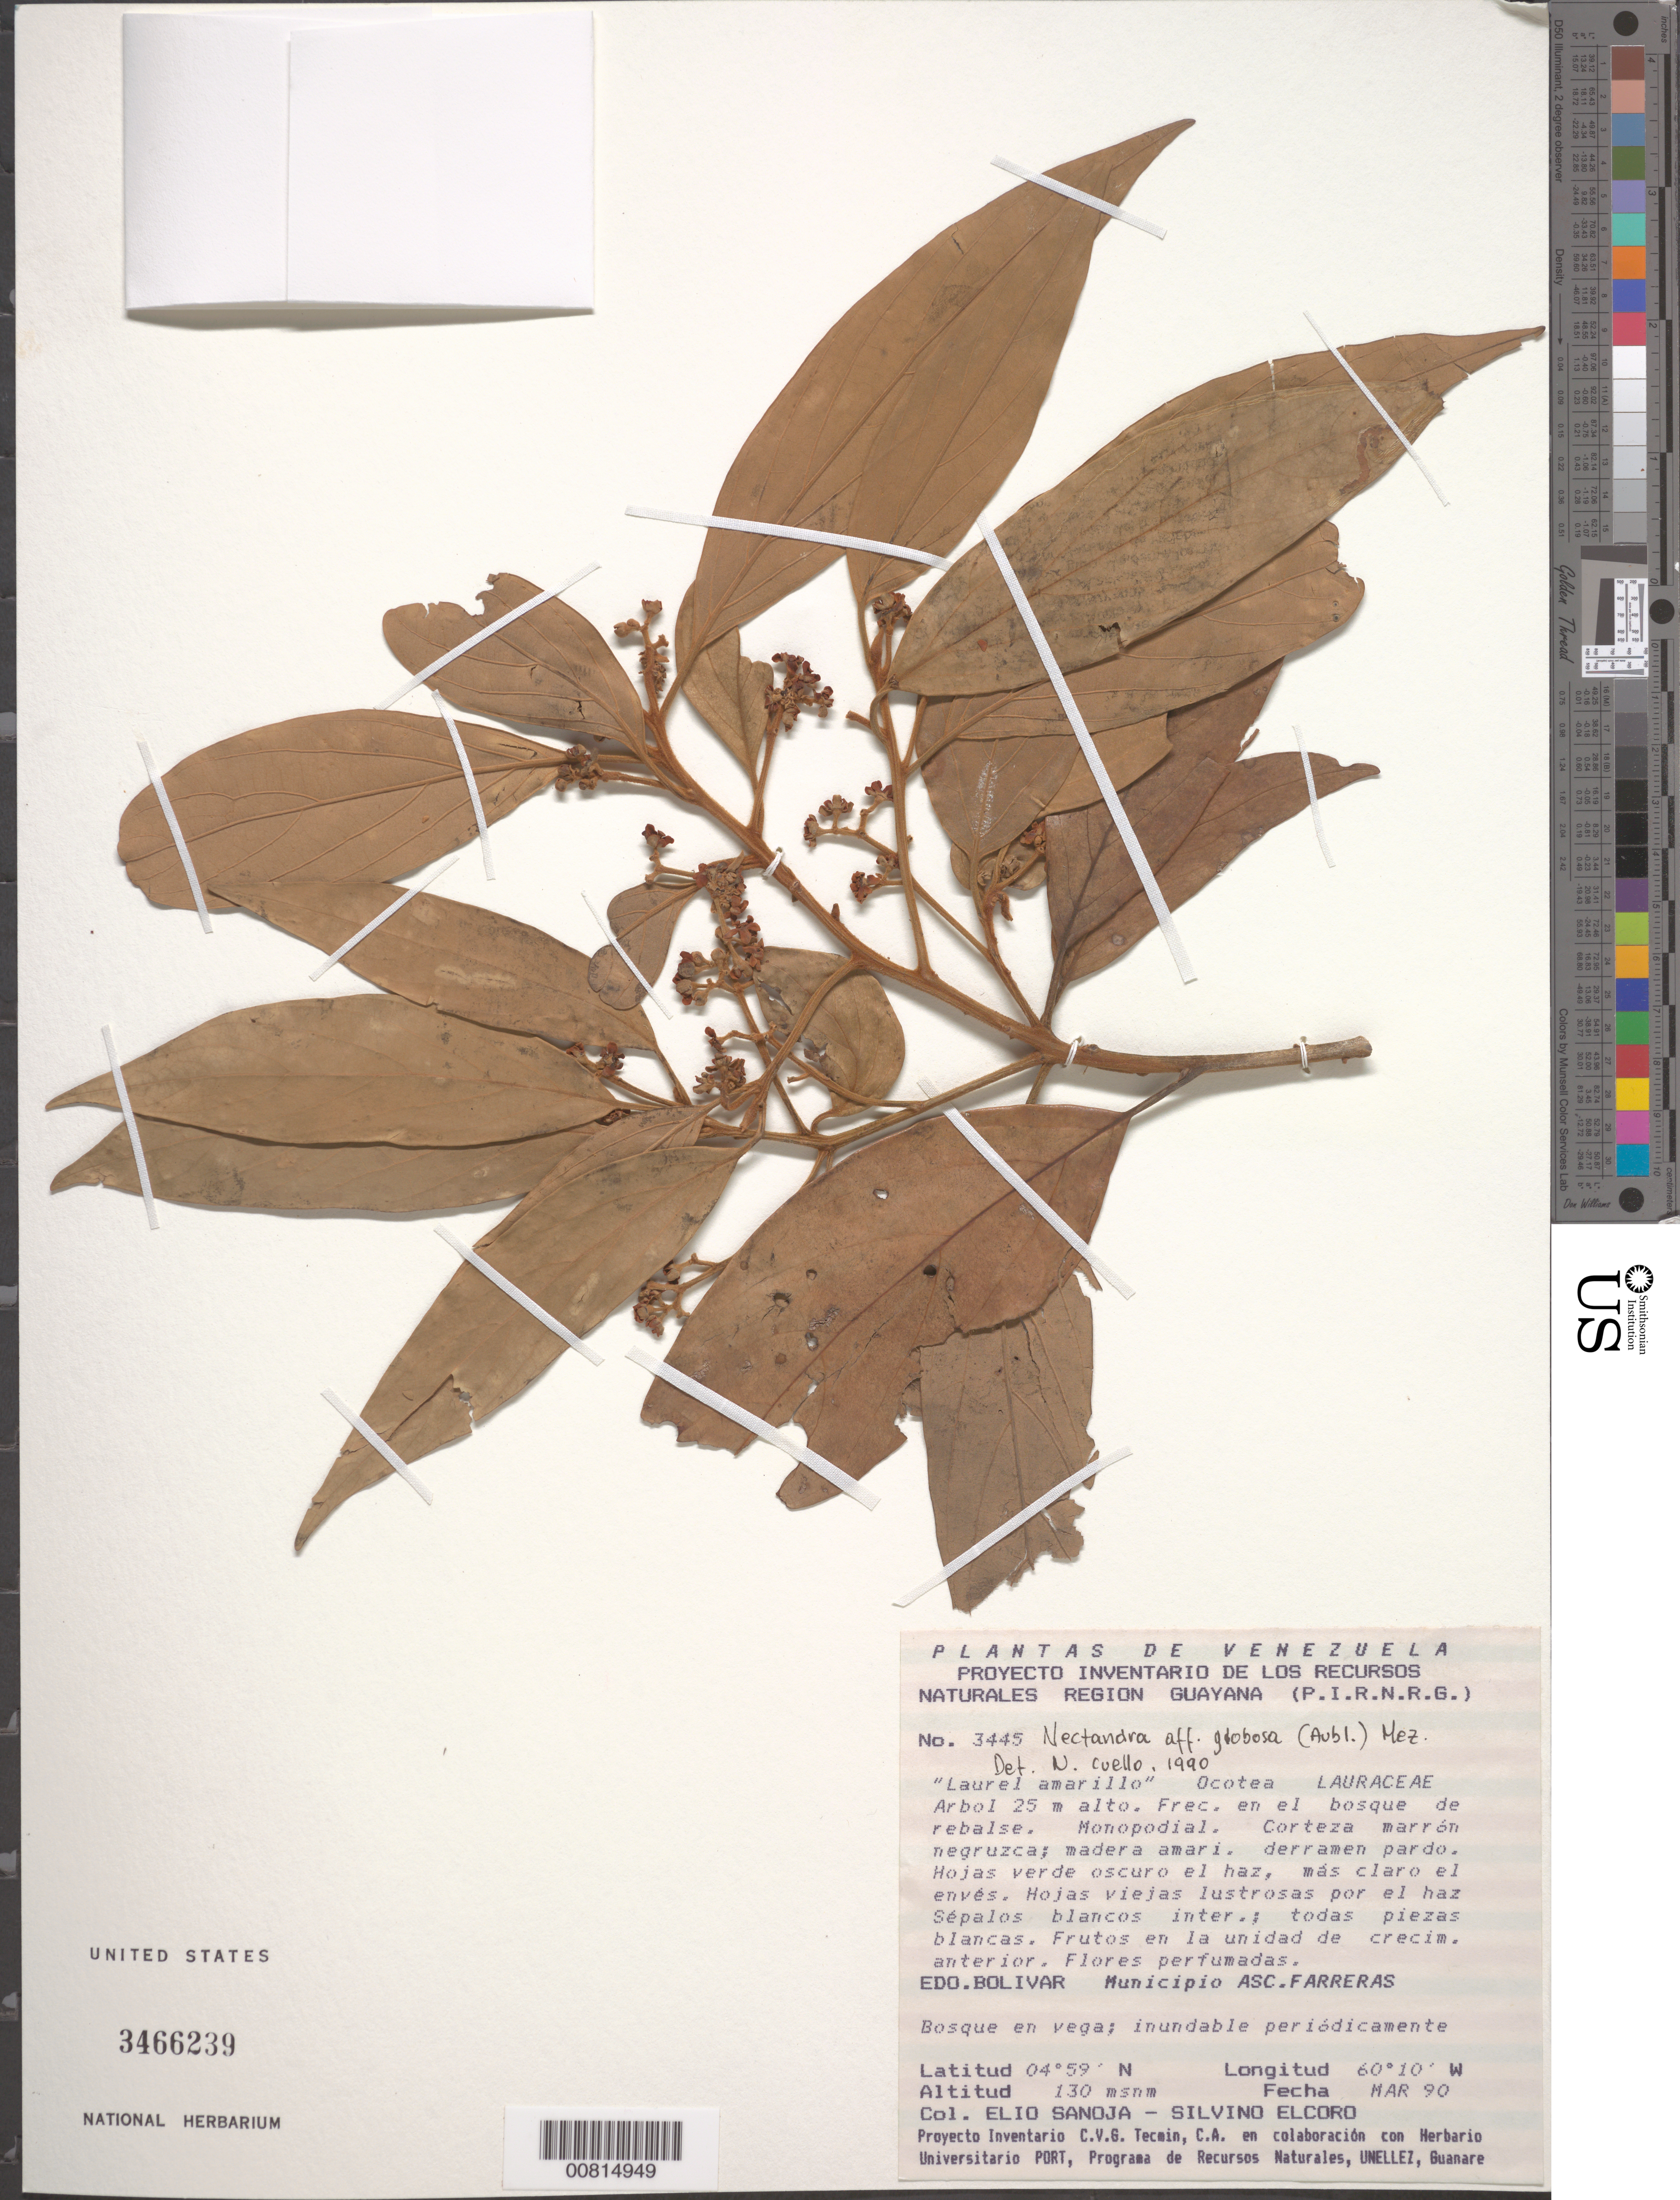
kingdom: Plantae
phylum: Tracheophyta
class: Magnoliopsida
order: Laurales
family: Lauraceae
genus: Nectandra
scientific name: Nectandra globosa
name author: (Aubl.) Mez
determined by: Cuello, Nidia L.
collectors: E. Sanoja & S. Elcoro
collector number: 3445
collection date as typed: Mar-90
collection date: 1990-03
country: Venezuela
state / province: Bolívar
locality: Mun. Asc. Farreras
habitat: Bosque en vega; inundable periodicamente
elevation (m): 130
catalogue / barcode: US 3466239